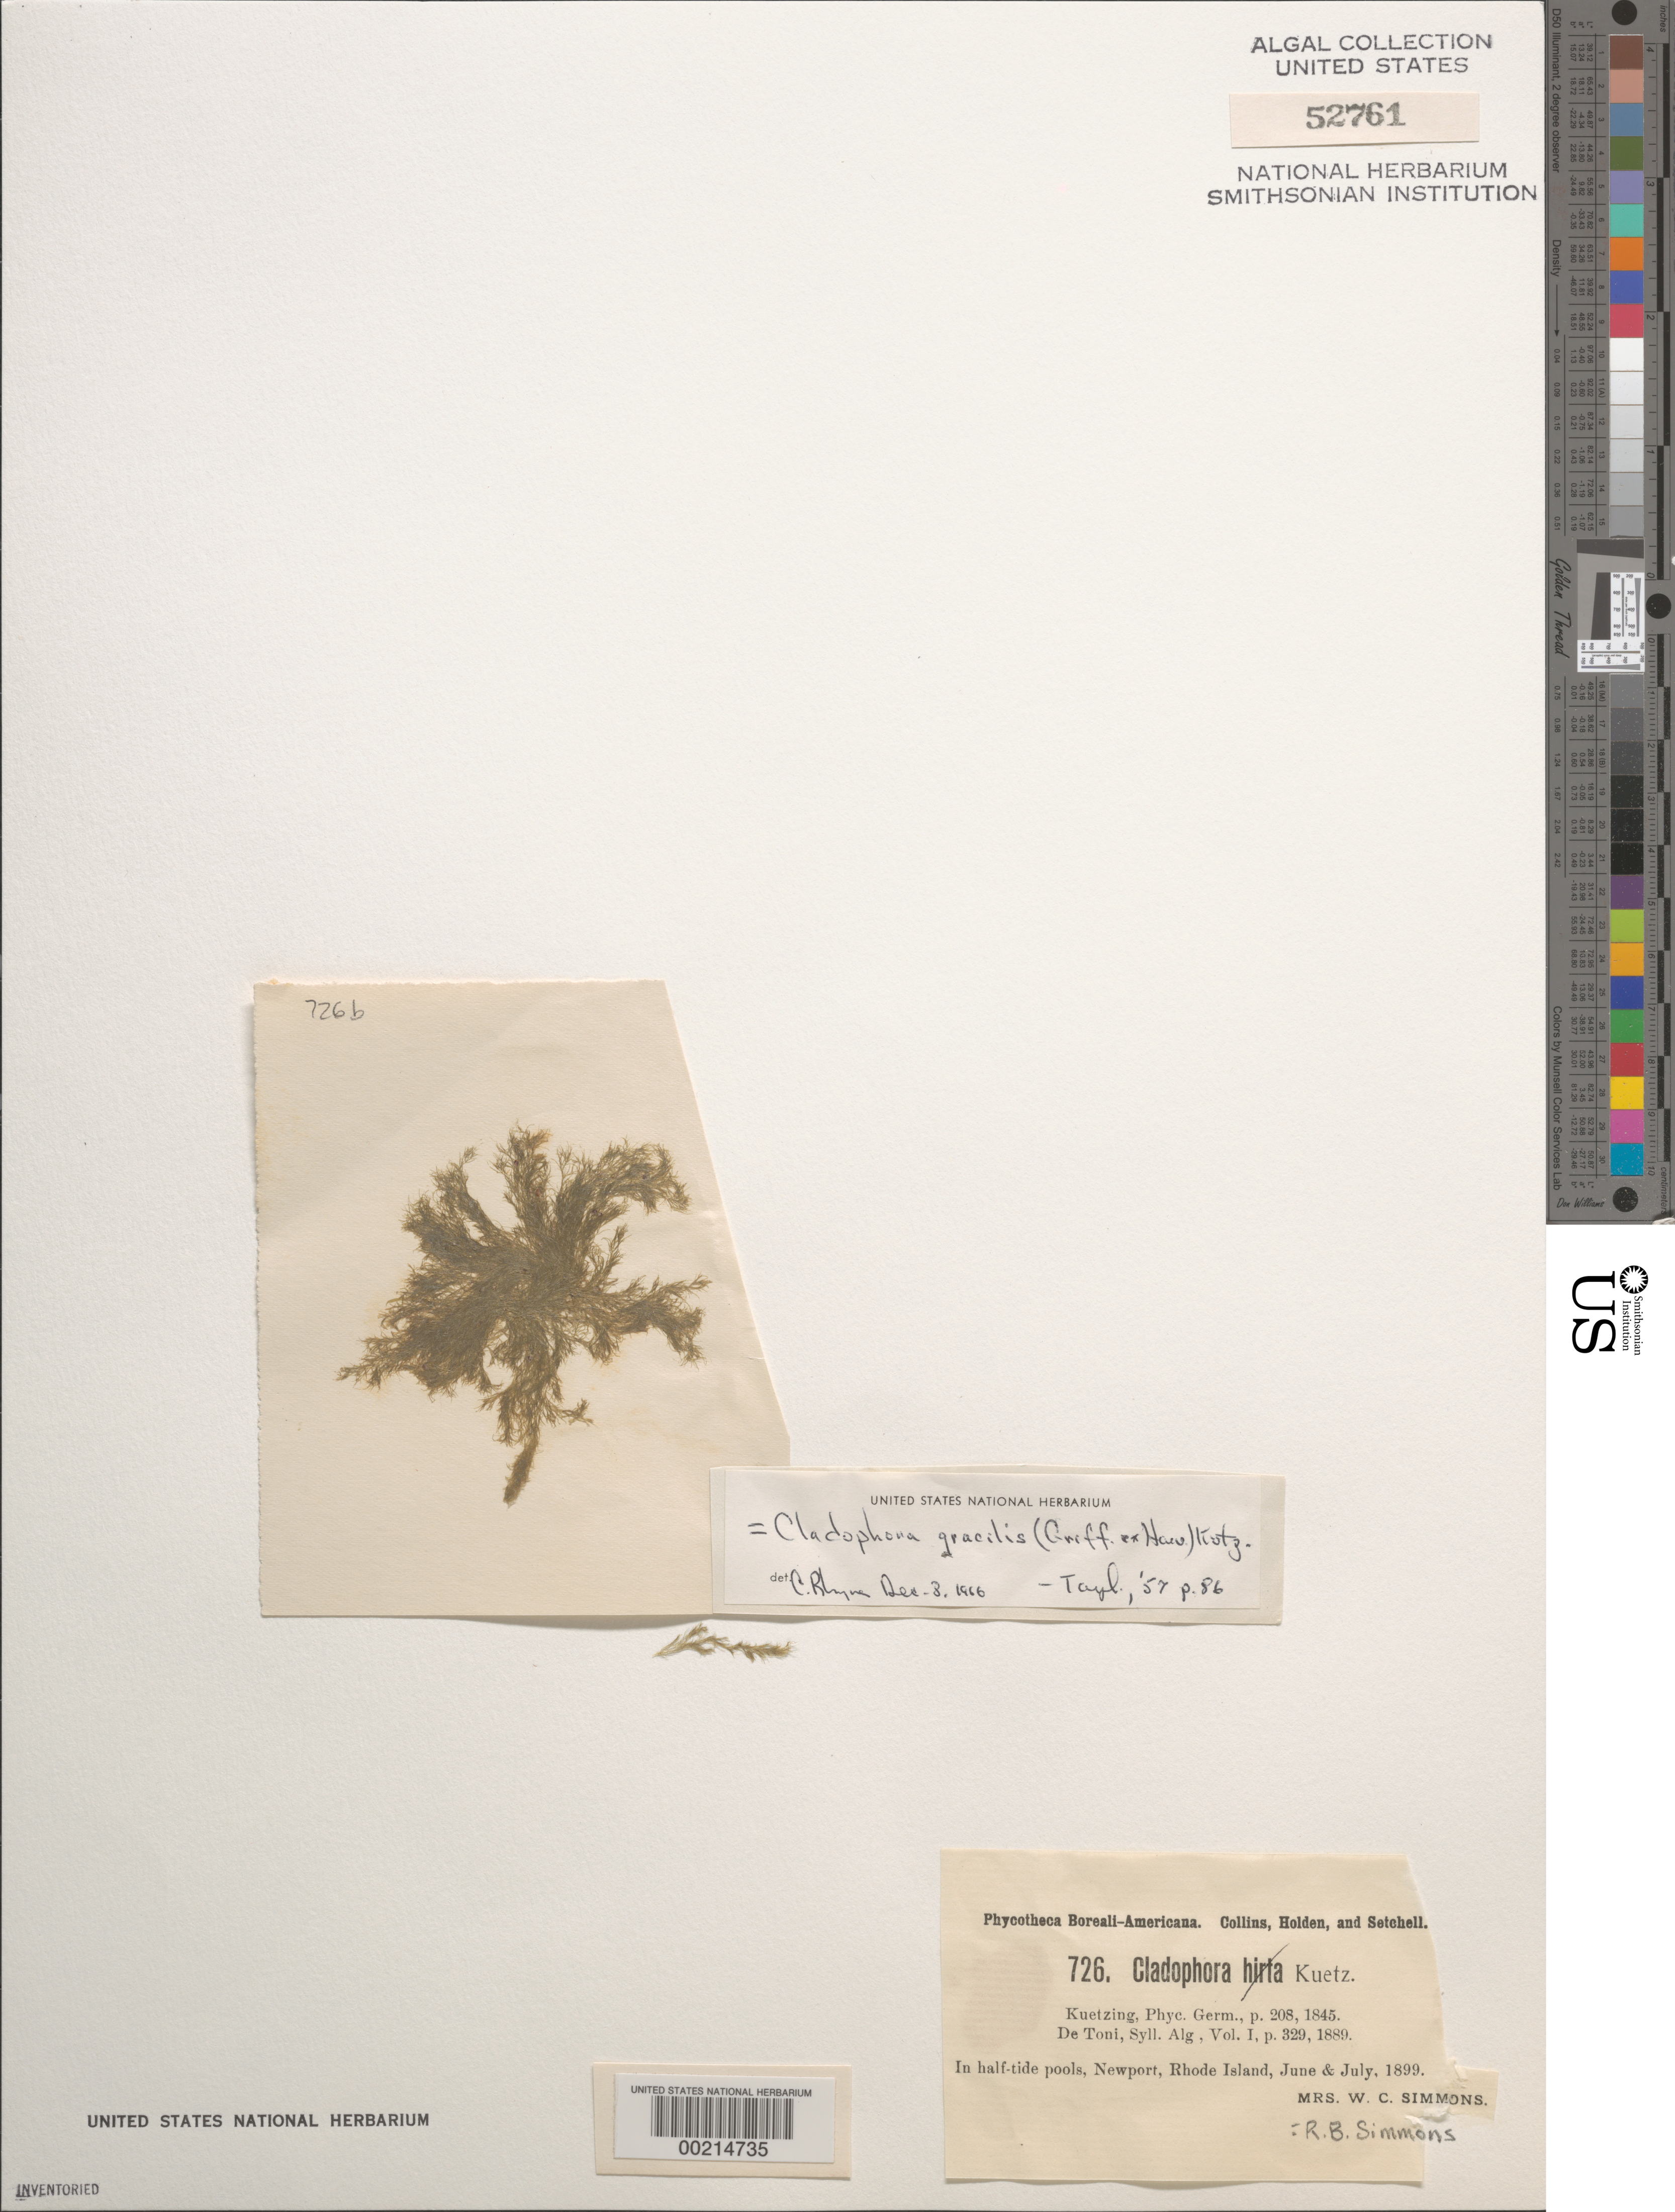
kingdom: Plantae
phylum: Chlorophyta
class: Ulvophyceae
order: Cladophorales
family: Cladophoraceae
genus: Cladophora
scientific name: Cladophora gracilis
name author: (Griff.) Kütz.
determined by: Rhyne, C. F.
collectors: R. B. Simmons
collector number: PB-A 726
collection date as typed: Jun 1899 AND -- Jul 1899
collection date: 1899-06,1899-07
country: United States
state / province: Rhode Island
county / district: Newport County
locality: Newport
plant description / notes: Collins, Holden & Setchell, Phycotheca Boreali-Americana, as Cladophora hirta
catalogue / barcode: US 52761